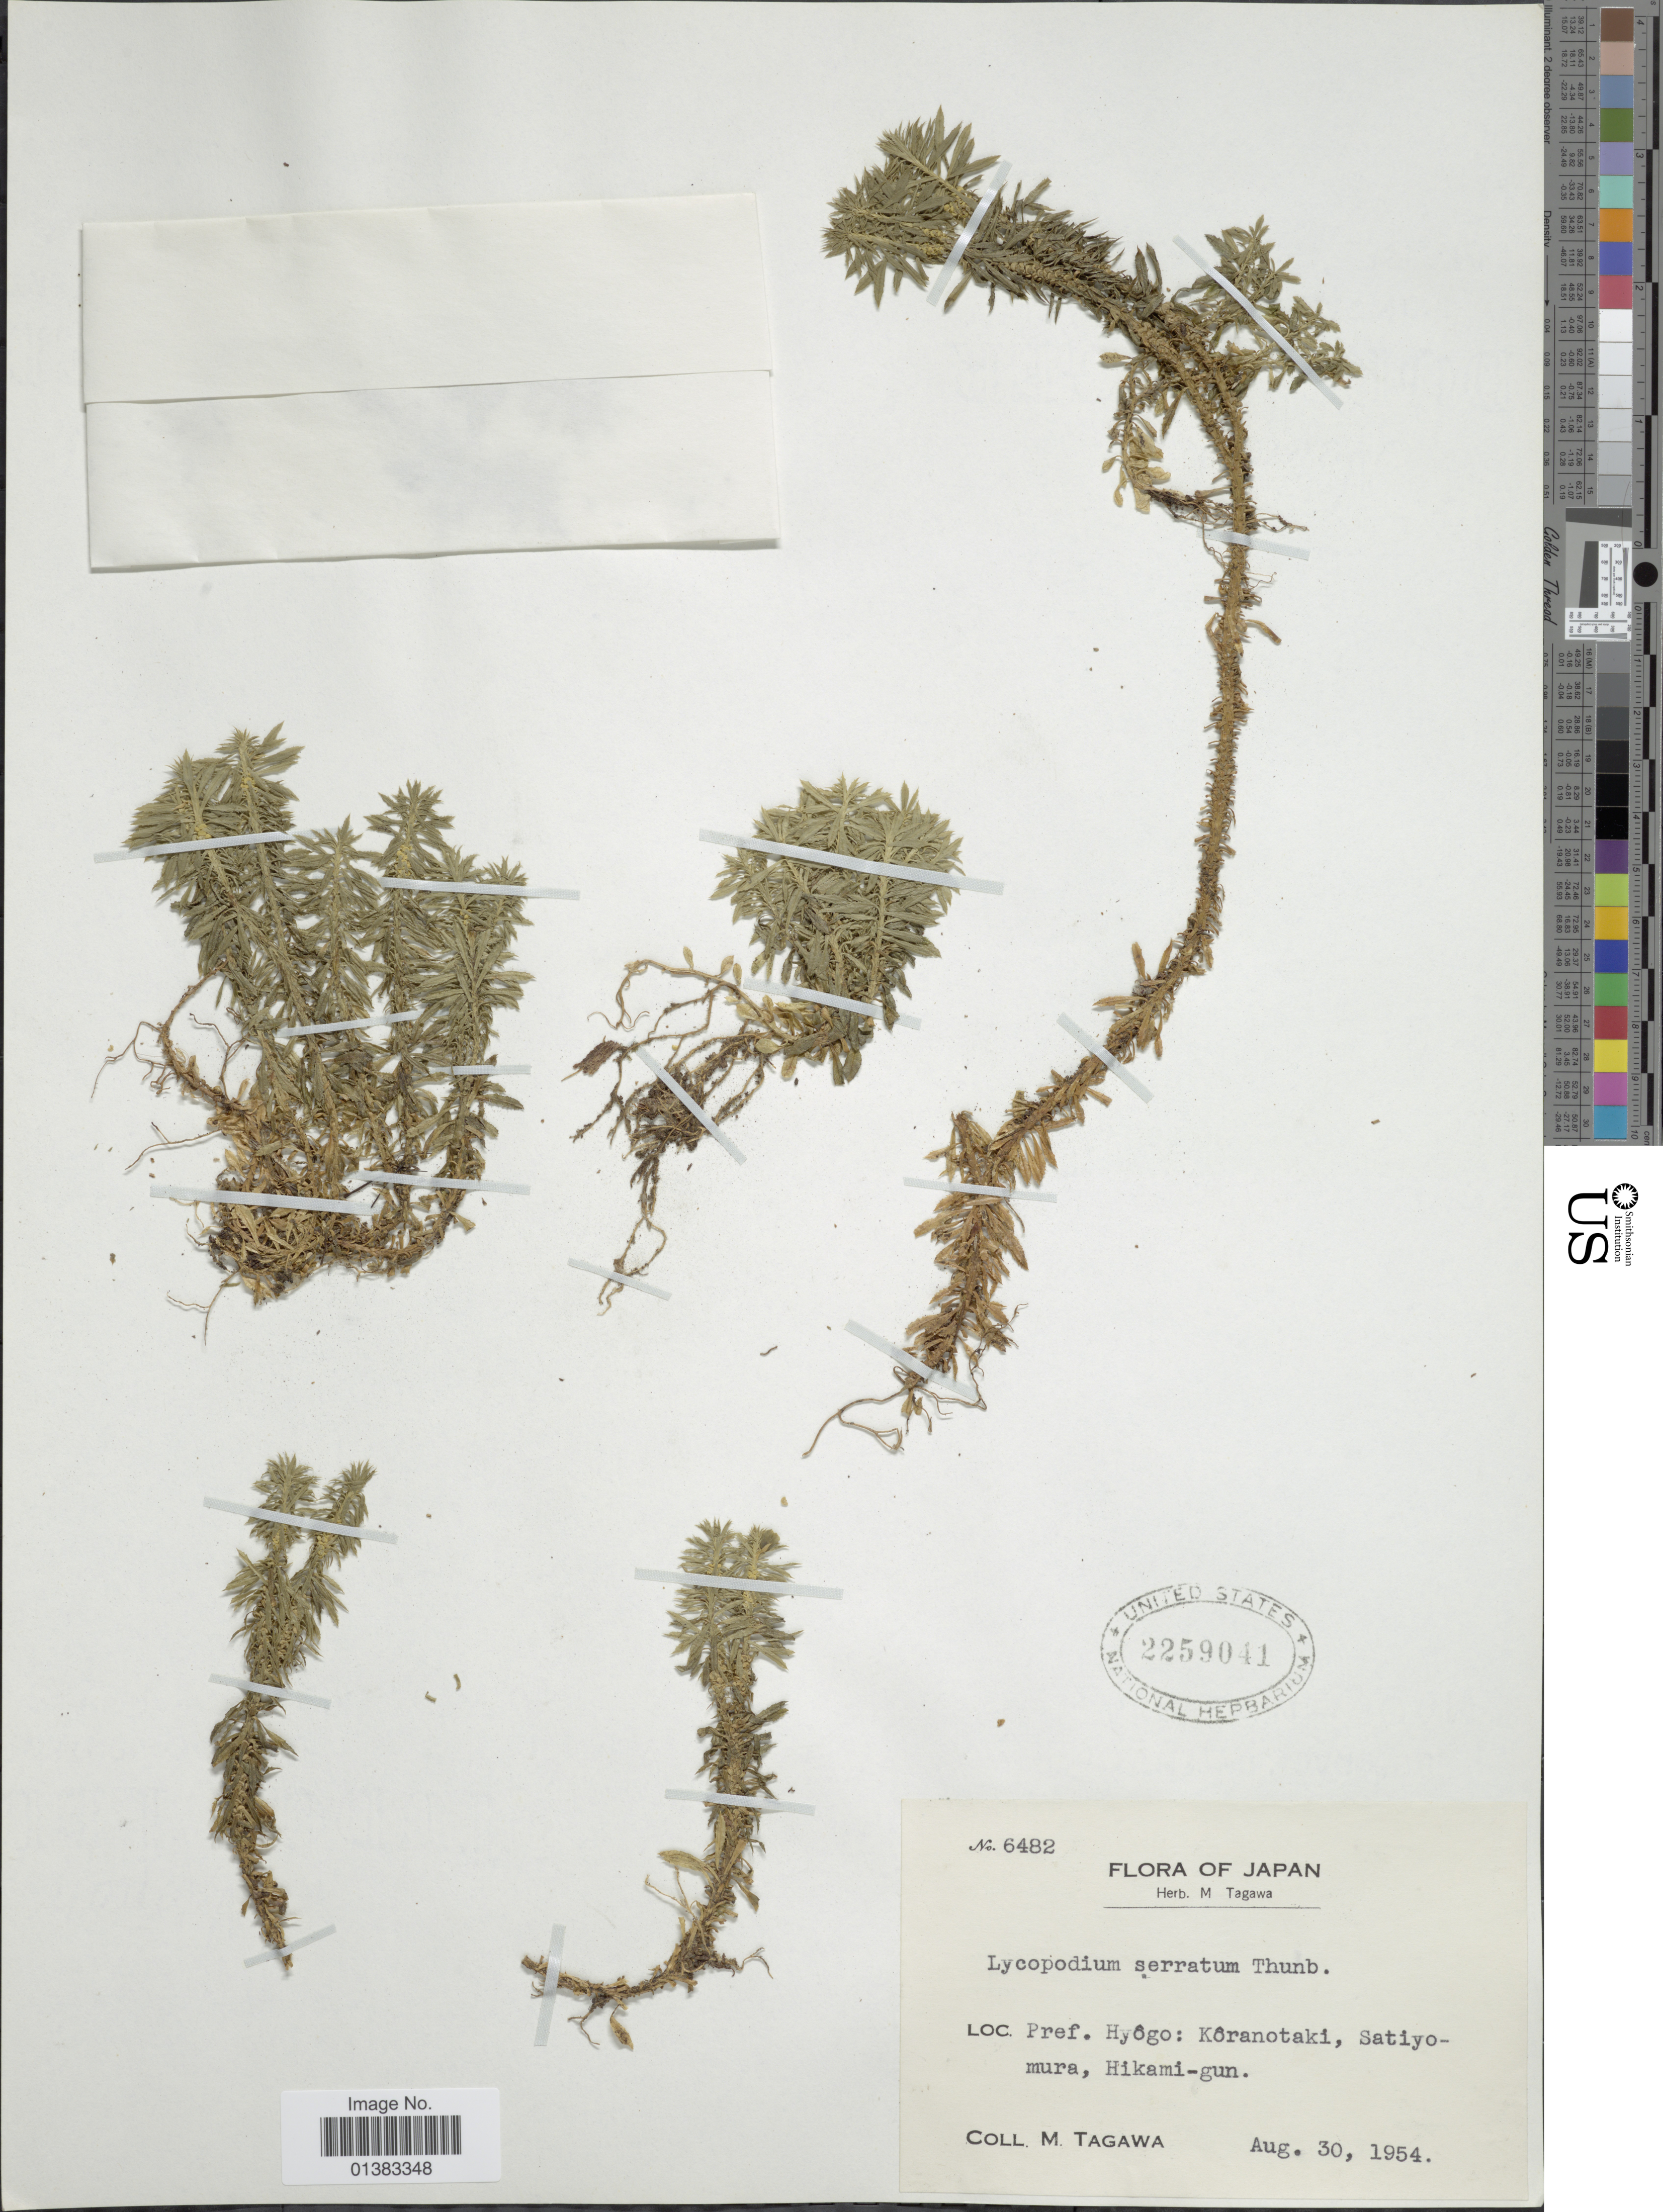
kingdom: Plantae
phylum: Tracheophyta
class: Lycopodiopsida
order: Lycopodiales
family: Lycopodiaceae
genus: Huperzia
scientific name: Huperzia serrata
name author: (Thunb.) Trevis.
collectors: M. Tagawa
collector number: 6482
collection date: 1954-08-30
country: Japan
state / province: Hyogo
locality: Kôranotaki, Satiyomura, Hikami-gun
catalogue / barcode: US 2259041